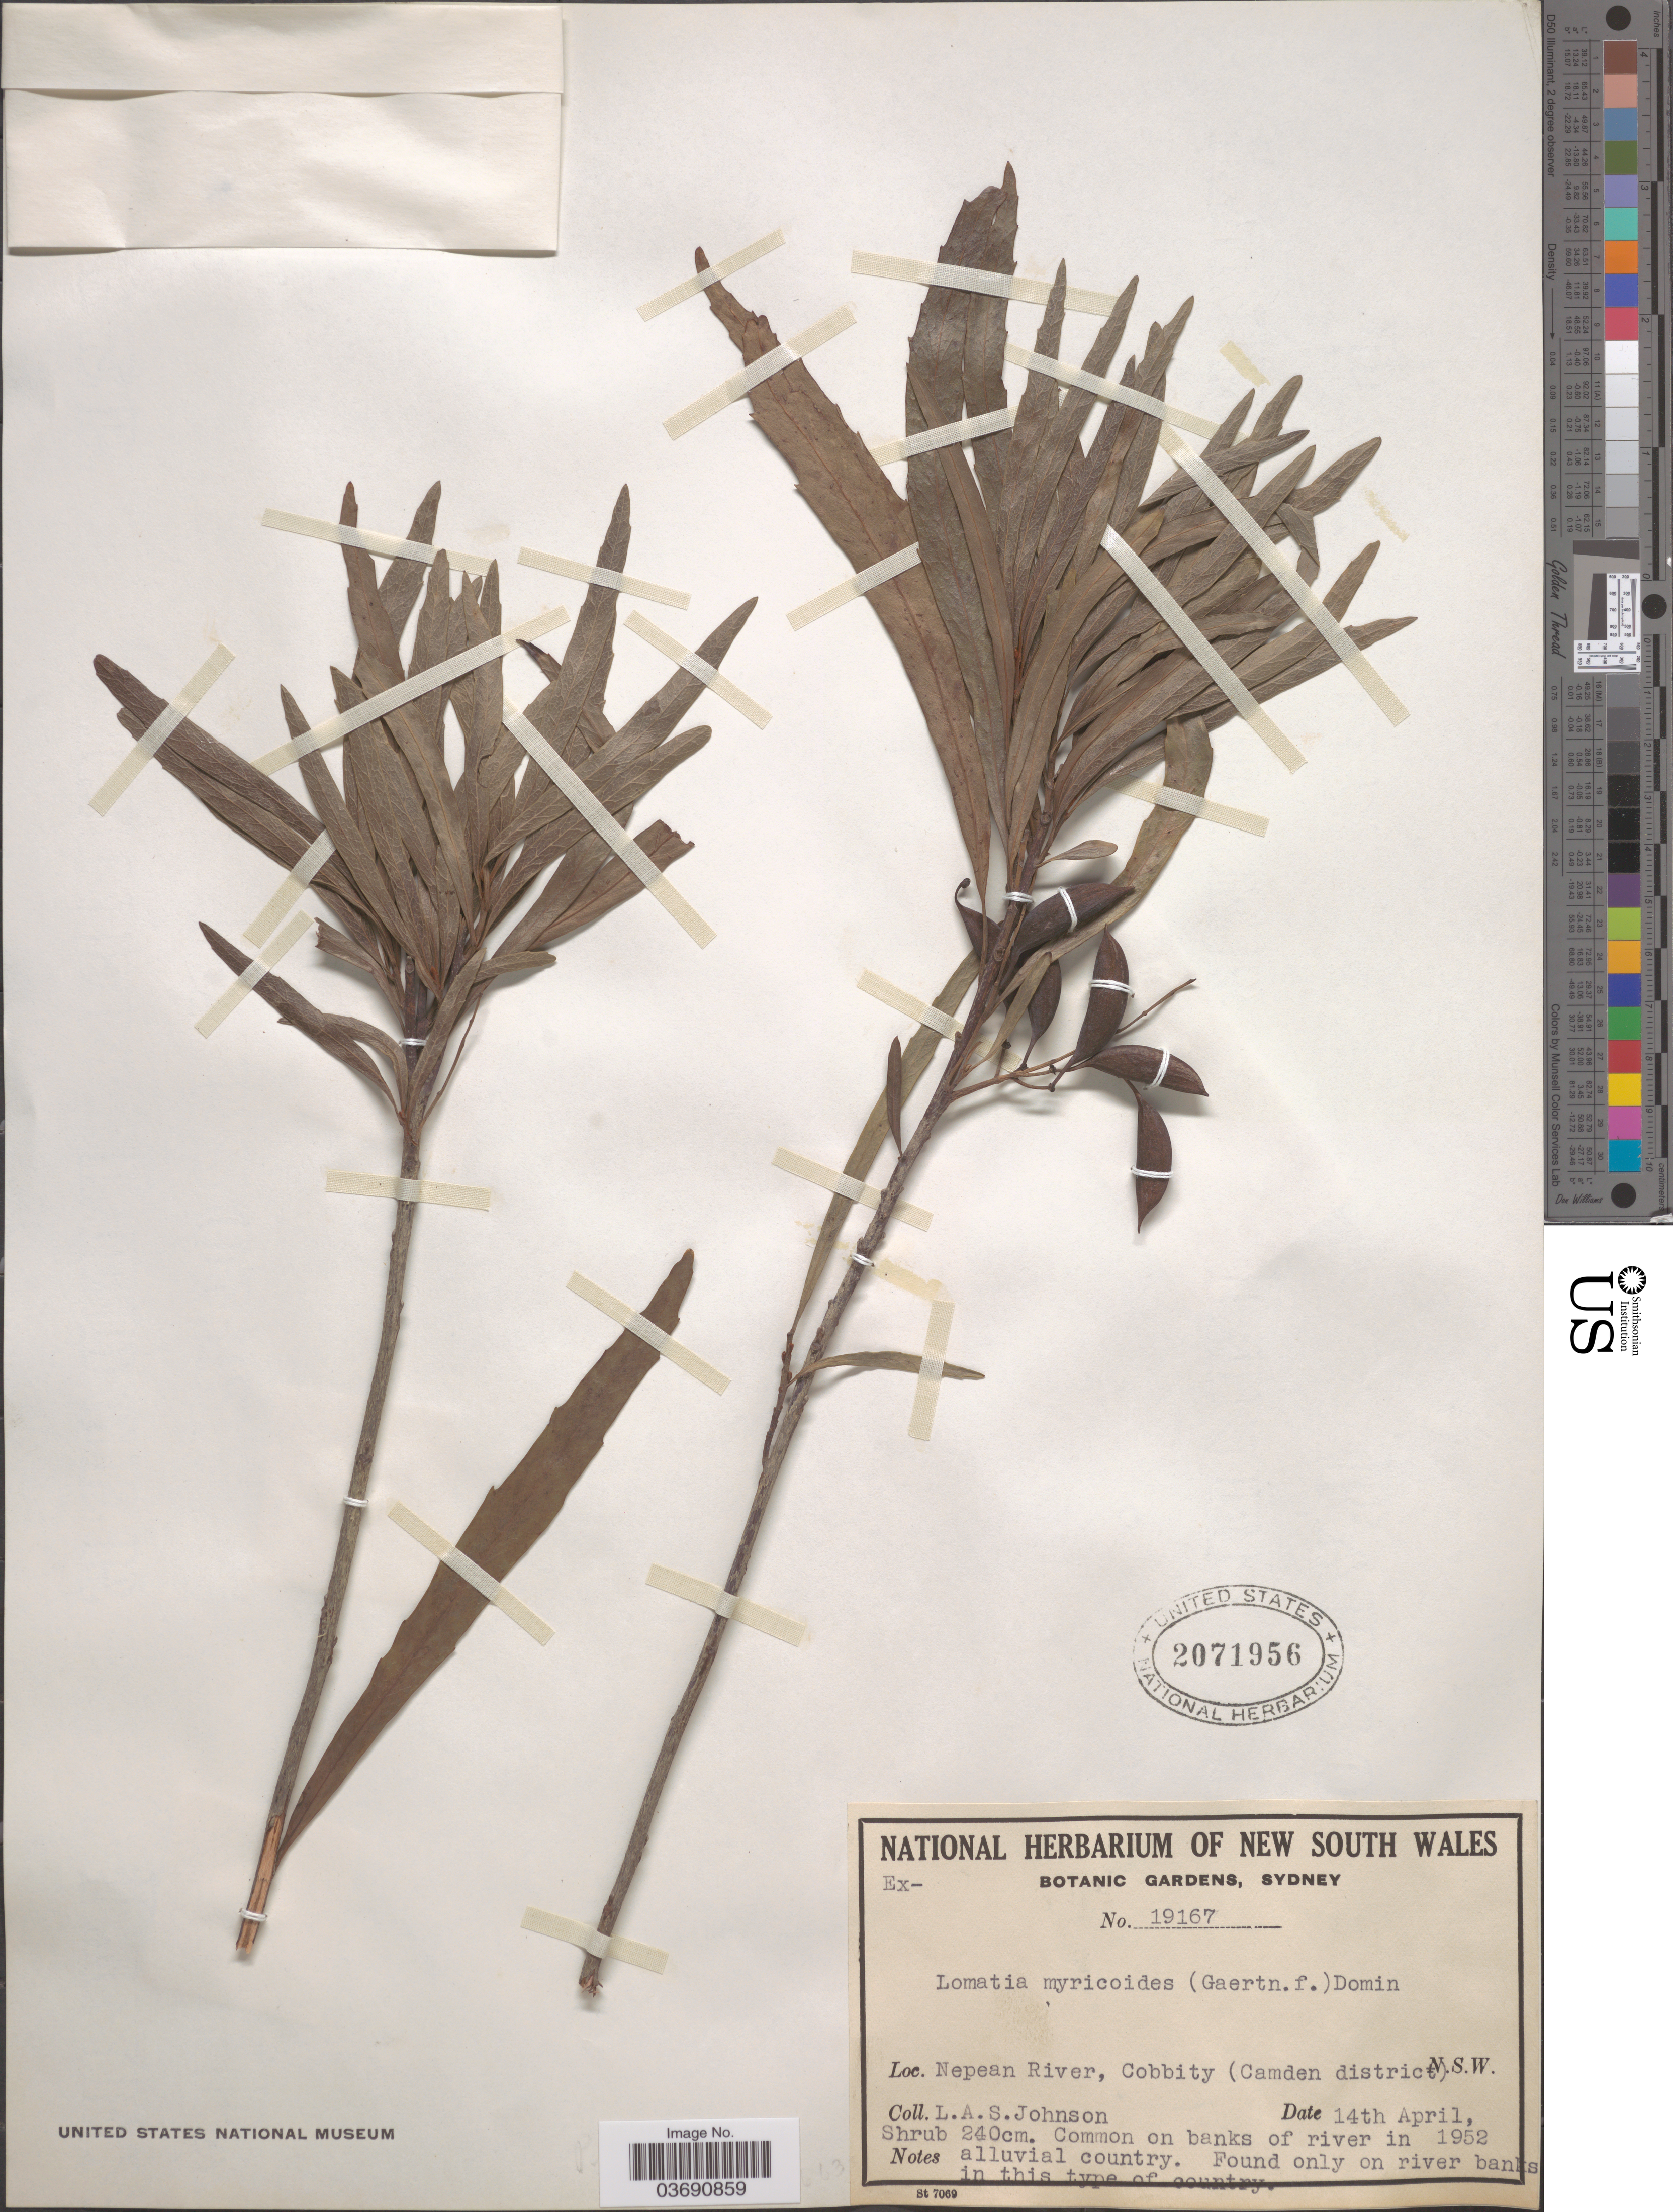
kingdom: Plantae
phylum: Tracheophyta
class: Magnoliopsida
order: Proteales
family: Proteaceae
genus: Lomatia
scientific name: Lomatia myricoides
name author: Domin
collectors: L. A. S. Johnson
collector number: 19167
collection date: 1952-04-14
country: Australia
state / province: New South Wales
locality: Nepean River, Cobbity (Camden district).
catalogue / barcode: US 2071956